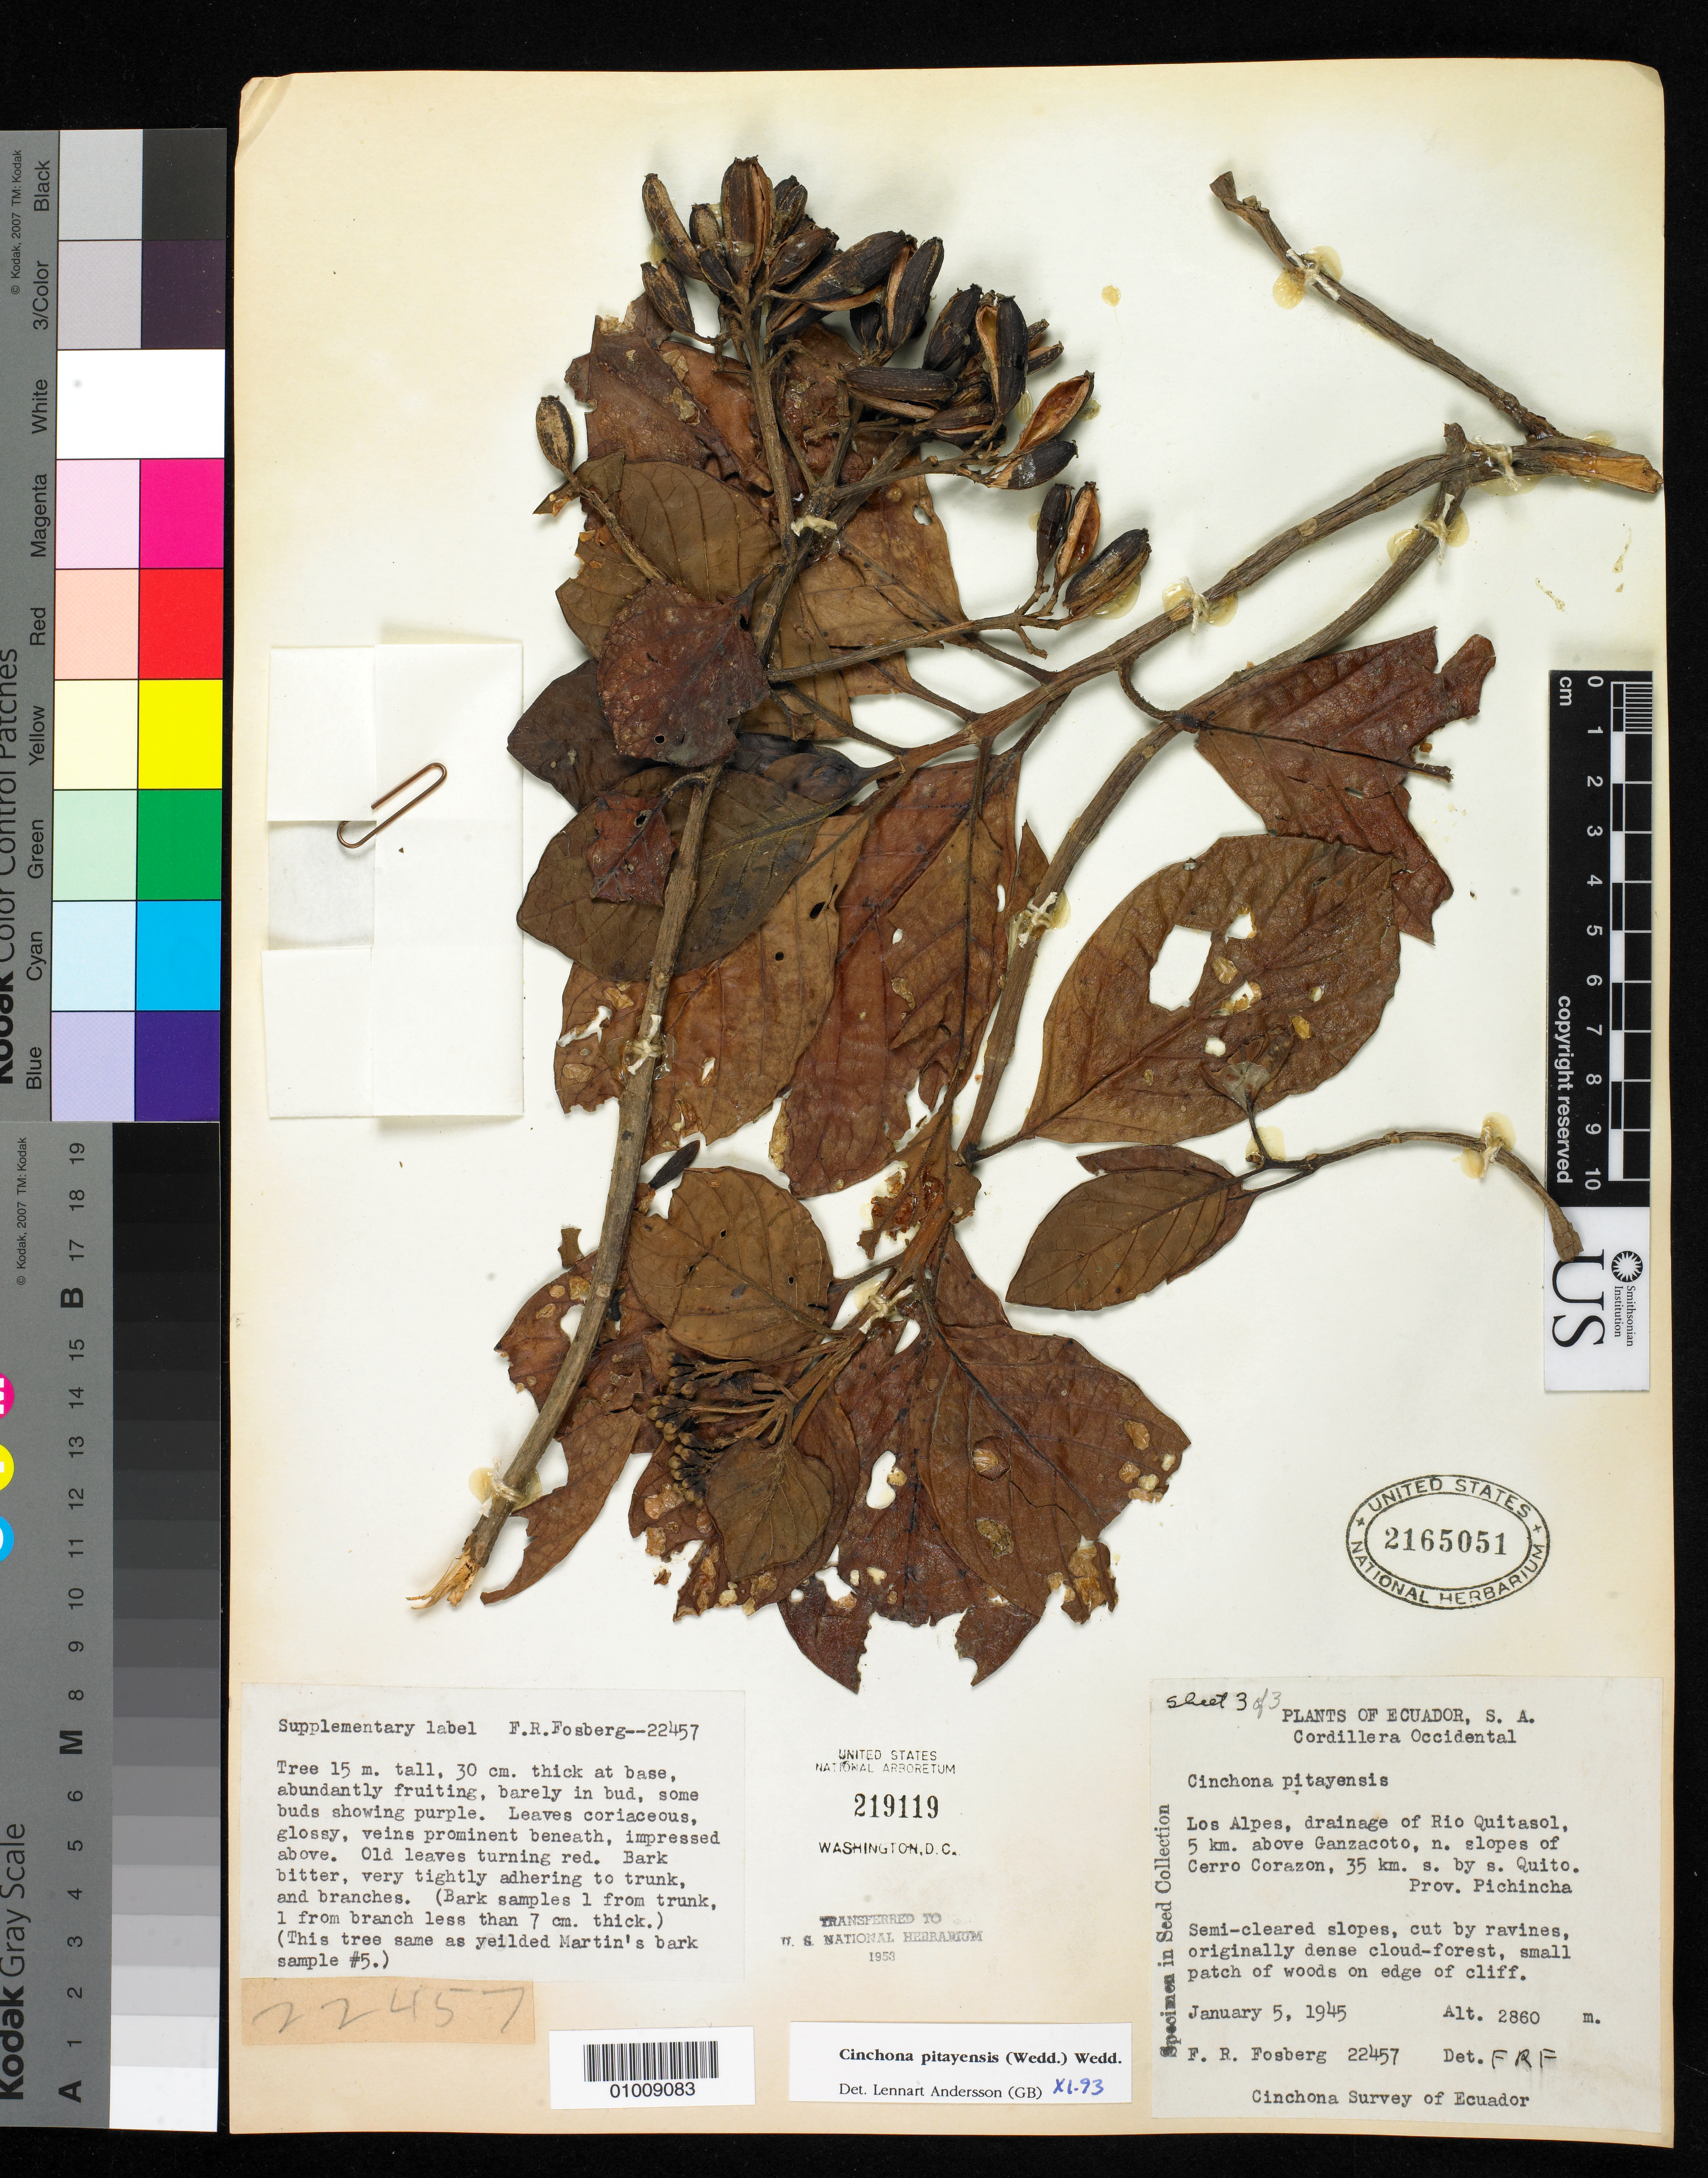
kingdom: Plantae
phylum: Tracheophyta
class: Magnoliopsida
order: Gentianales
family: Rubiaceae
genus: Cinchona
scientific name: Cinchona pitayensis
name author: Wedd.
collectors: F. R. Fosberg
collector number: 22457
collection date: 1945-01-05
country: Ecuador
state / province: Pichincha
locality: Los Alpes, drainage of Rio Quitasol, Above Ganzacoto, N slopes of Cerro Corazon, S of Quto.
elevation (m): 2860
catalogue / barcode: US 2165051